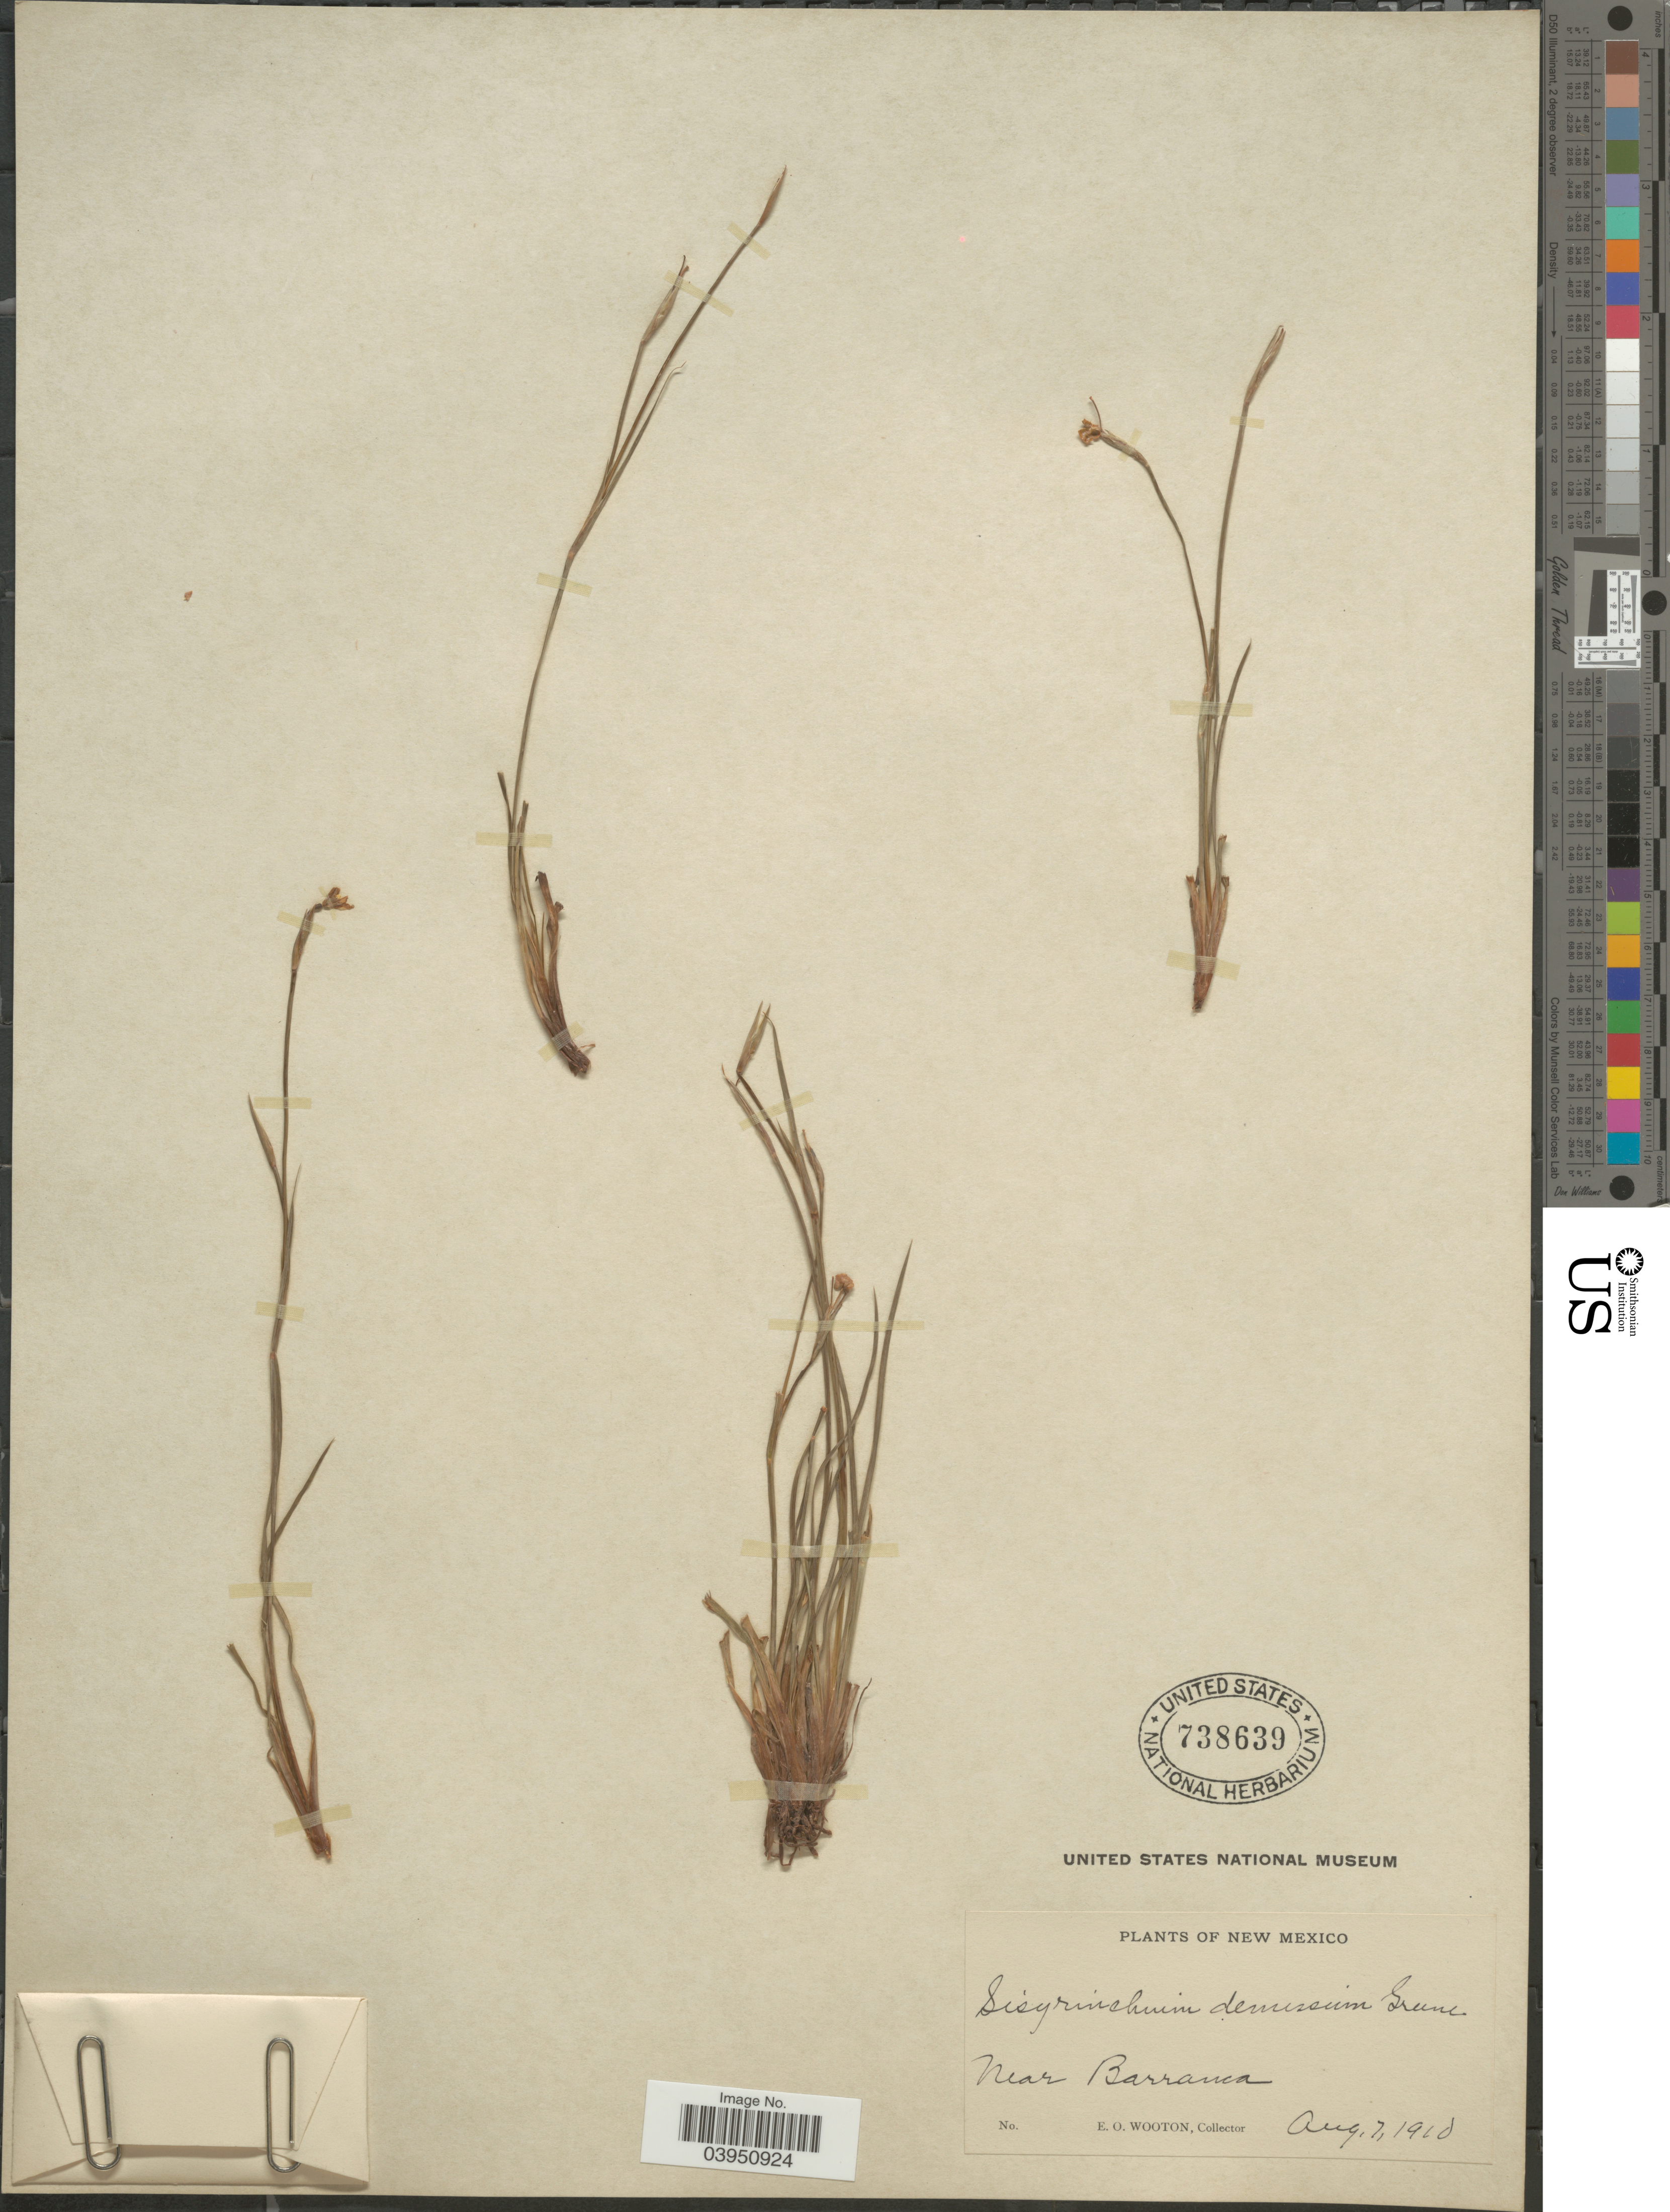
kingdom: Plantae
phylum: Tracheophyta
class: Liliopsida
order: Asparagales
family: Iridaceae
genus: Sisyrinchium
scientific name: Sisyrinchium demissum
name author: Greene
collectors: E. O. Wooton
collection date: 1910-08-07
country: United States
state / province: New Mexico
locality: Near Barranca.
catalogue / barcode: US 738639